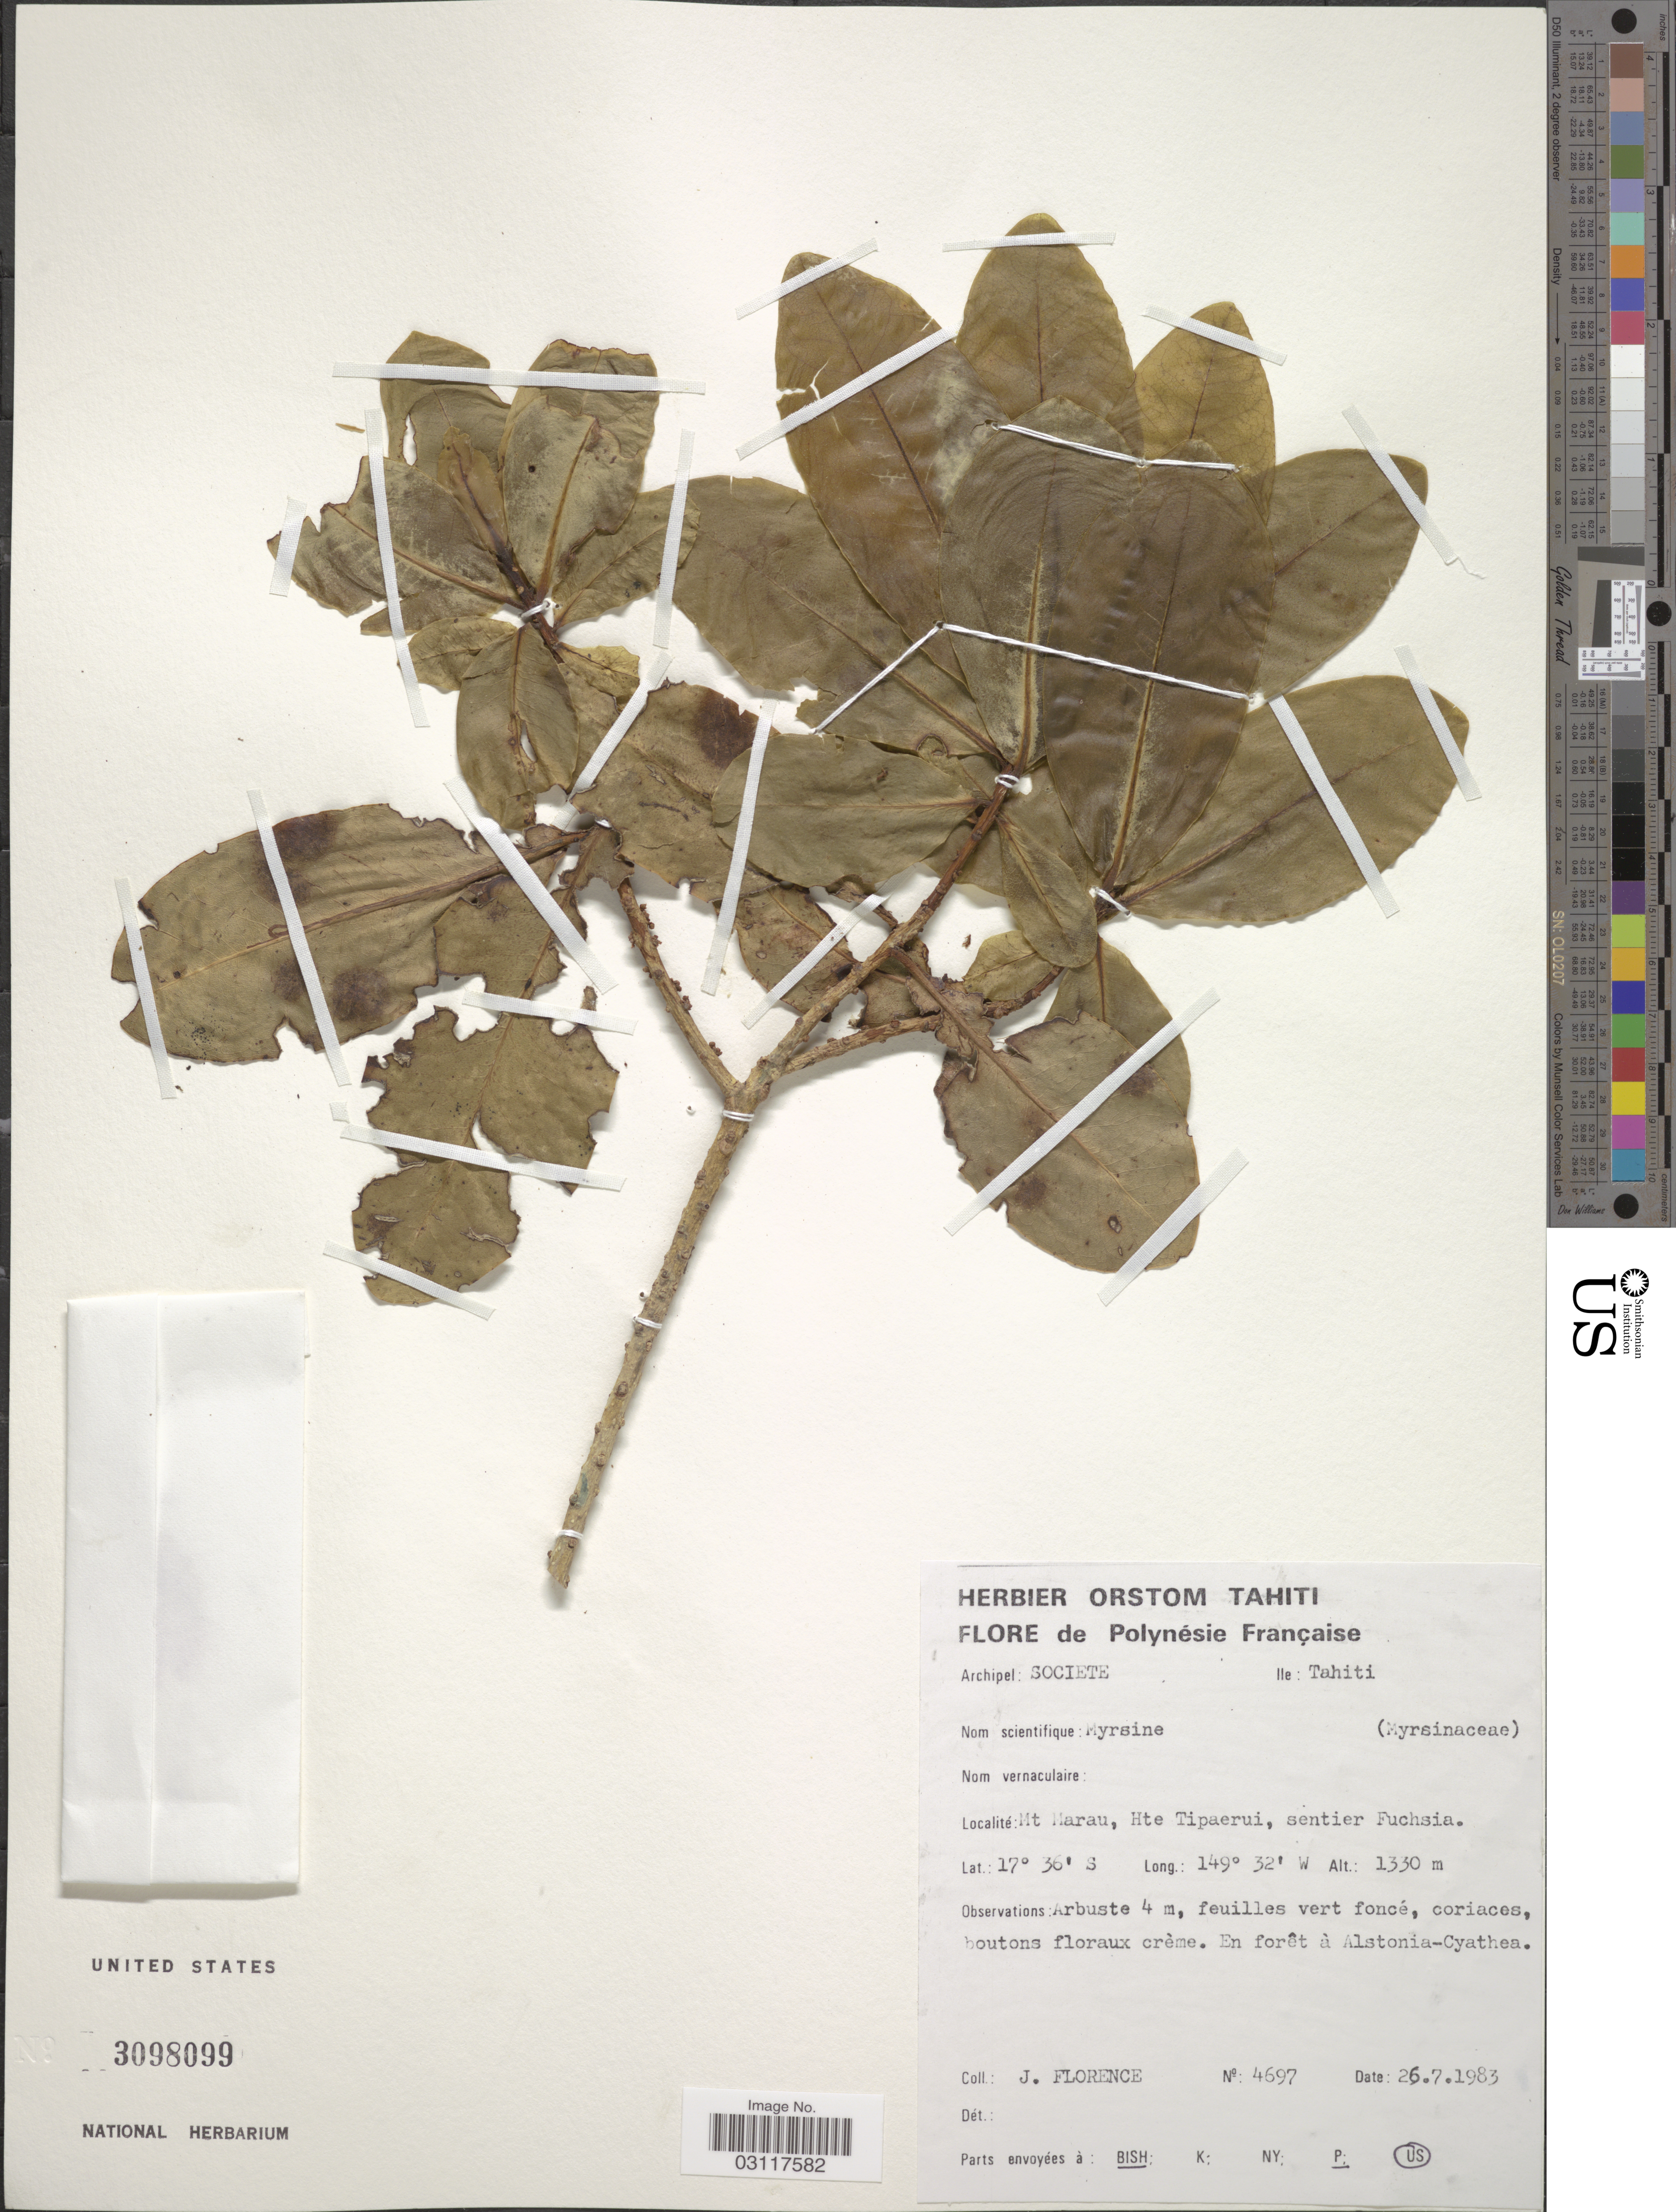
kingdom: Plantae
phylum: Tracheophyta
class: Magnoliopsida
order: Ericales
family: Primulaceae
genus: Myrsine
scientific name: Myrsine sp.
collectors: J. Florence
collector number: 4697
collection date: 1983-07-26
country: French Polynesia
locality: Archipel: Societe, Ile: Tahiti, Mt Marau, Hte Tipaerui, sentier Fuchsia.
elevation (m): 1330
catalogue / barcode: US 3098099